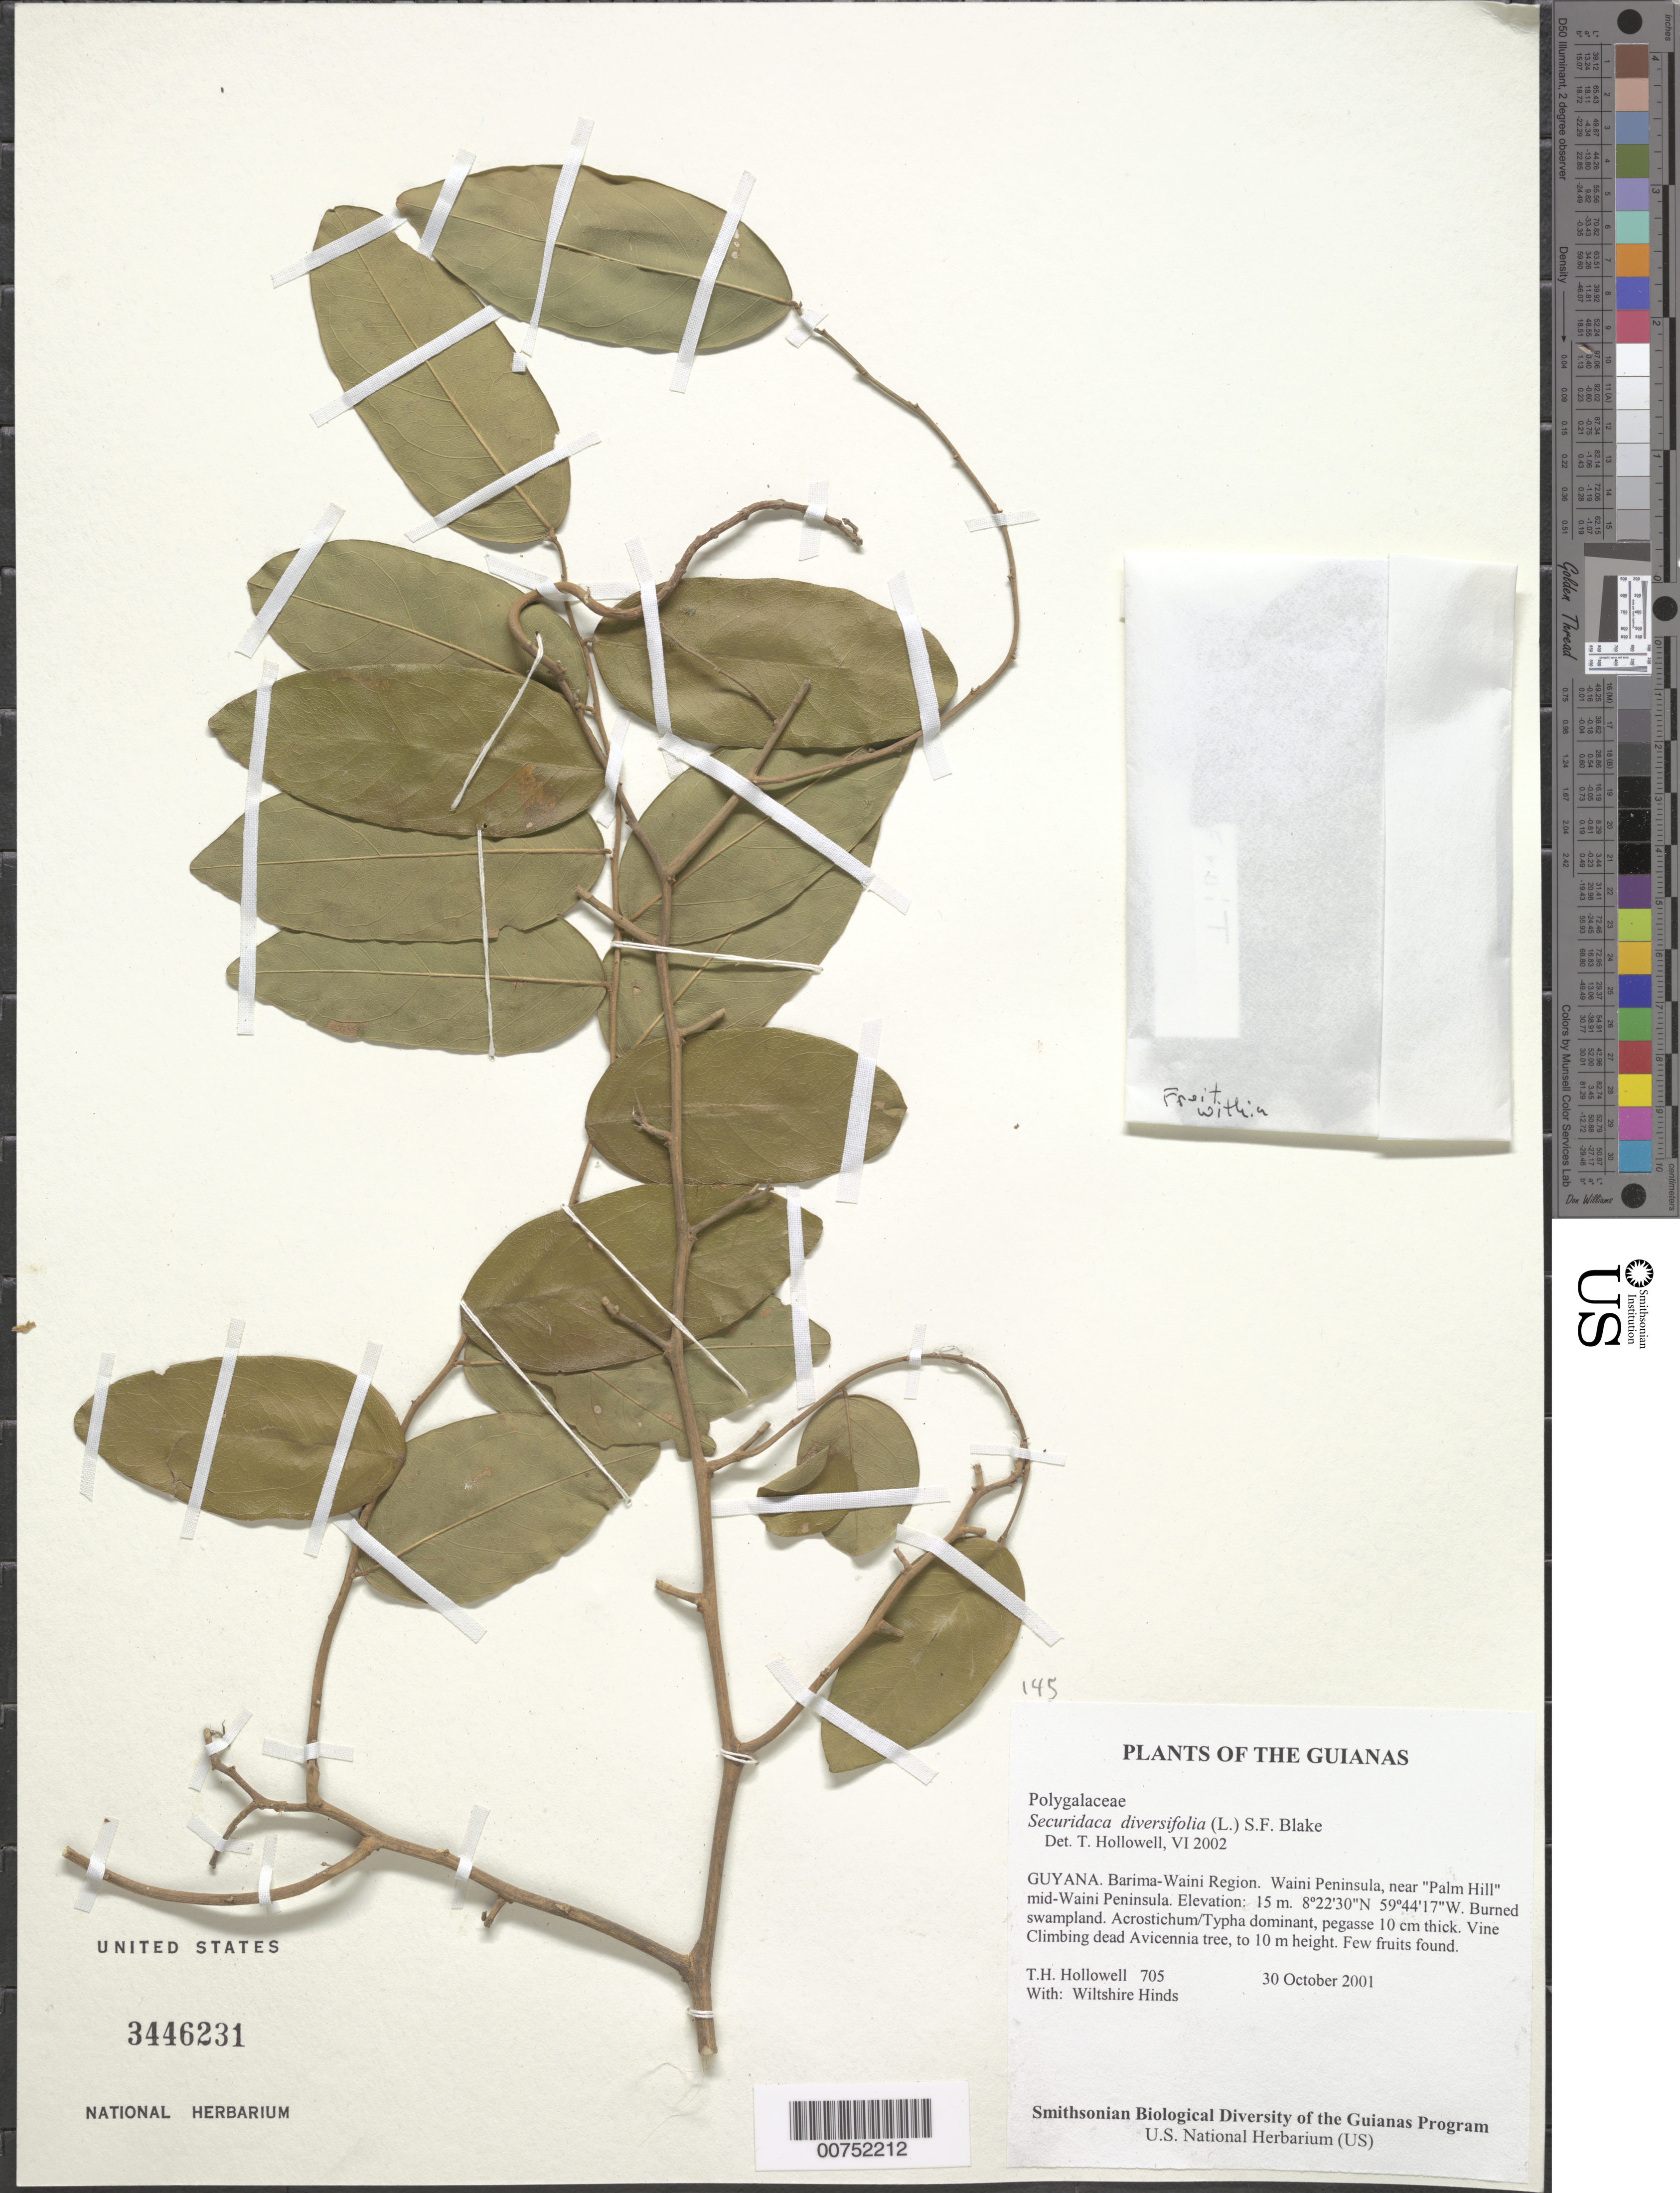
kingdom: Plantae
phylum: Tracheophyta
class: Magnoliopsida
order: Fabales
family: Polygalaceae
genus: Securidaca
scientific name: Securidaca diversifolia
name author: (L.) S.F. Blake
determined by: Hollowell, T. H., (BOT), Smithsonian Institution - National Museum of Natural History (UNITED STATES)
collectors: T. Hollowell & W. Hinds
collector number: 705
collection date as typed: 30 October 2001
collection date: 2001-10-30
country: Guyana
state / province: Barima-Waini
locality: Waini Peninsula, near "Palm Hill" mid-Waini Peninsula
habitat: Burned swampland. Acrostichum/Typha dominant, pegasse 10 cm thick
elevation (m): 15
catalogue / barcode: US 3446231